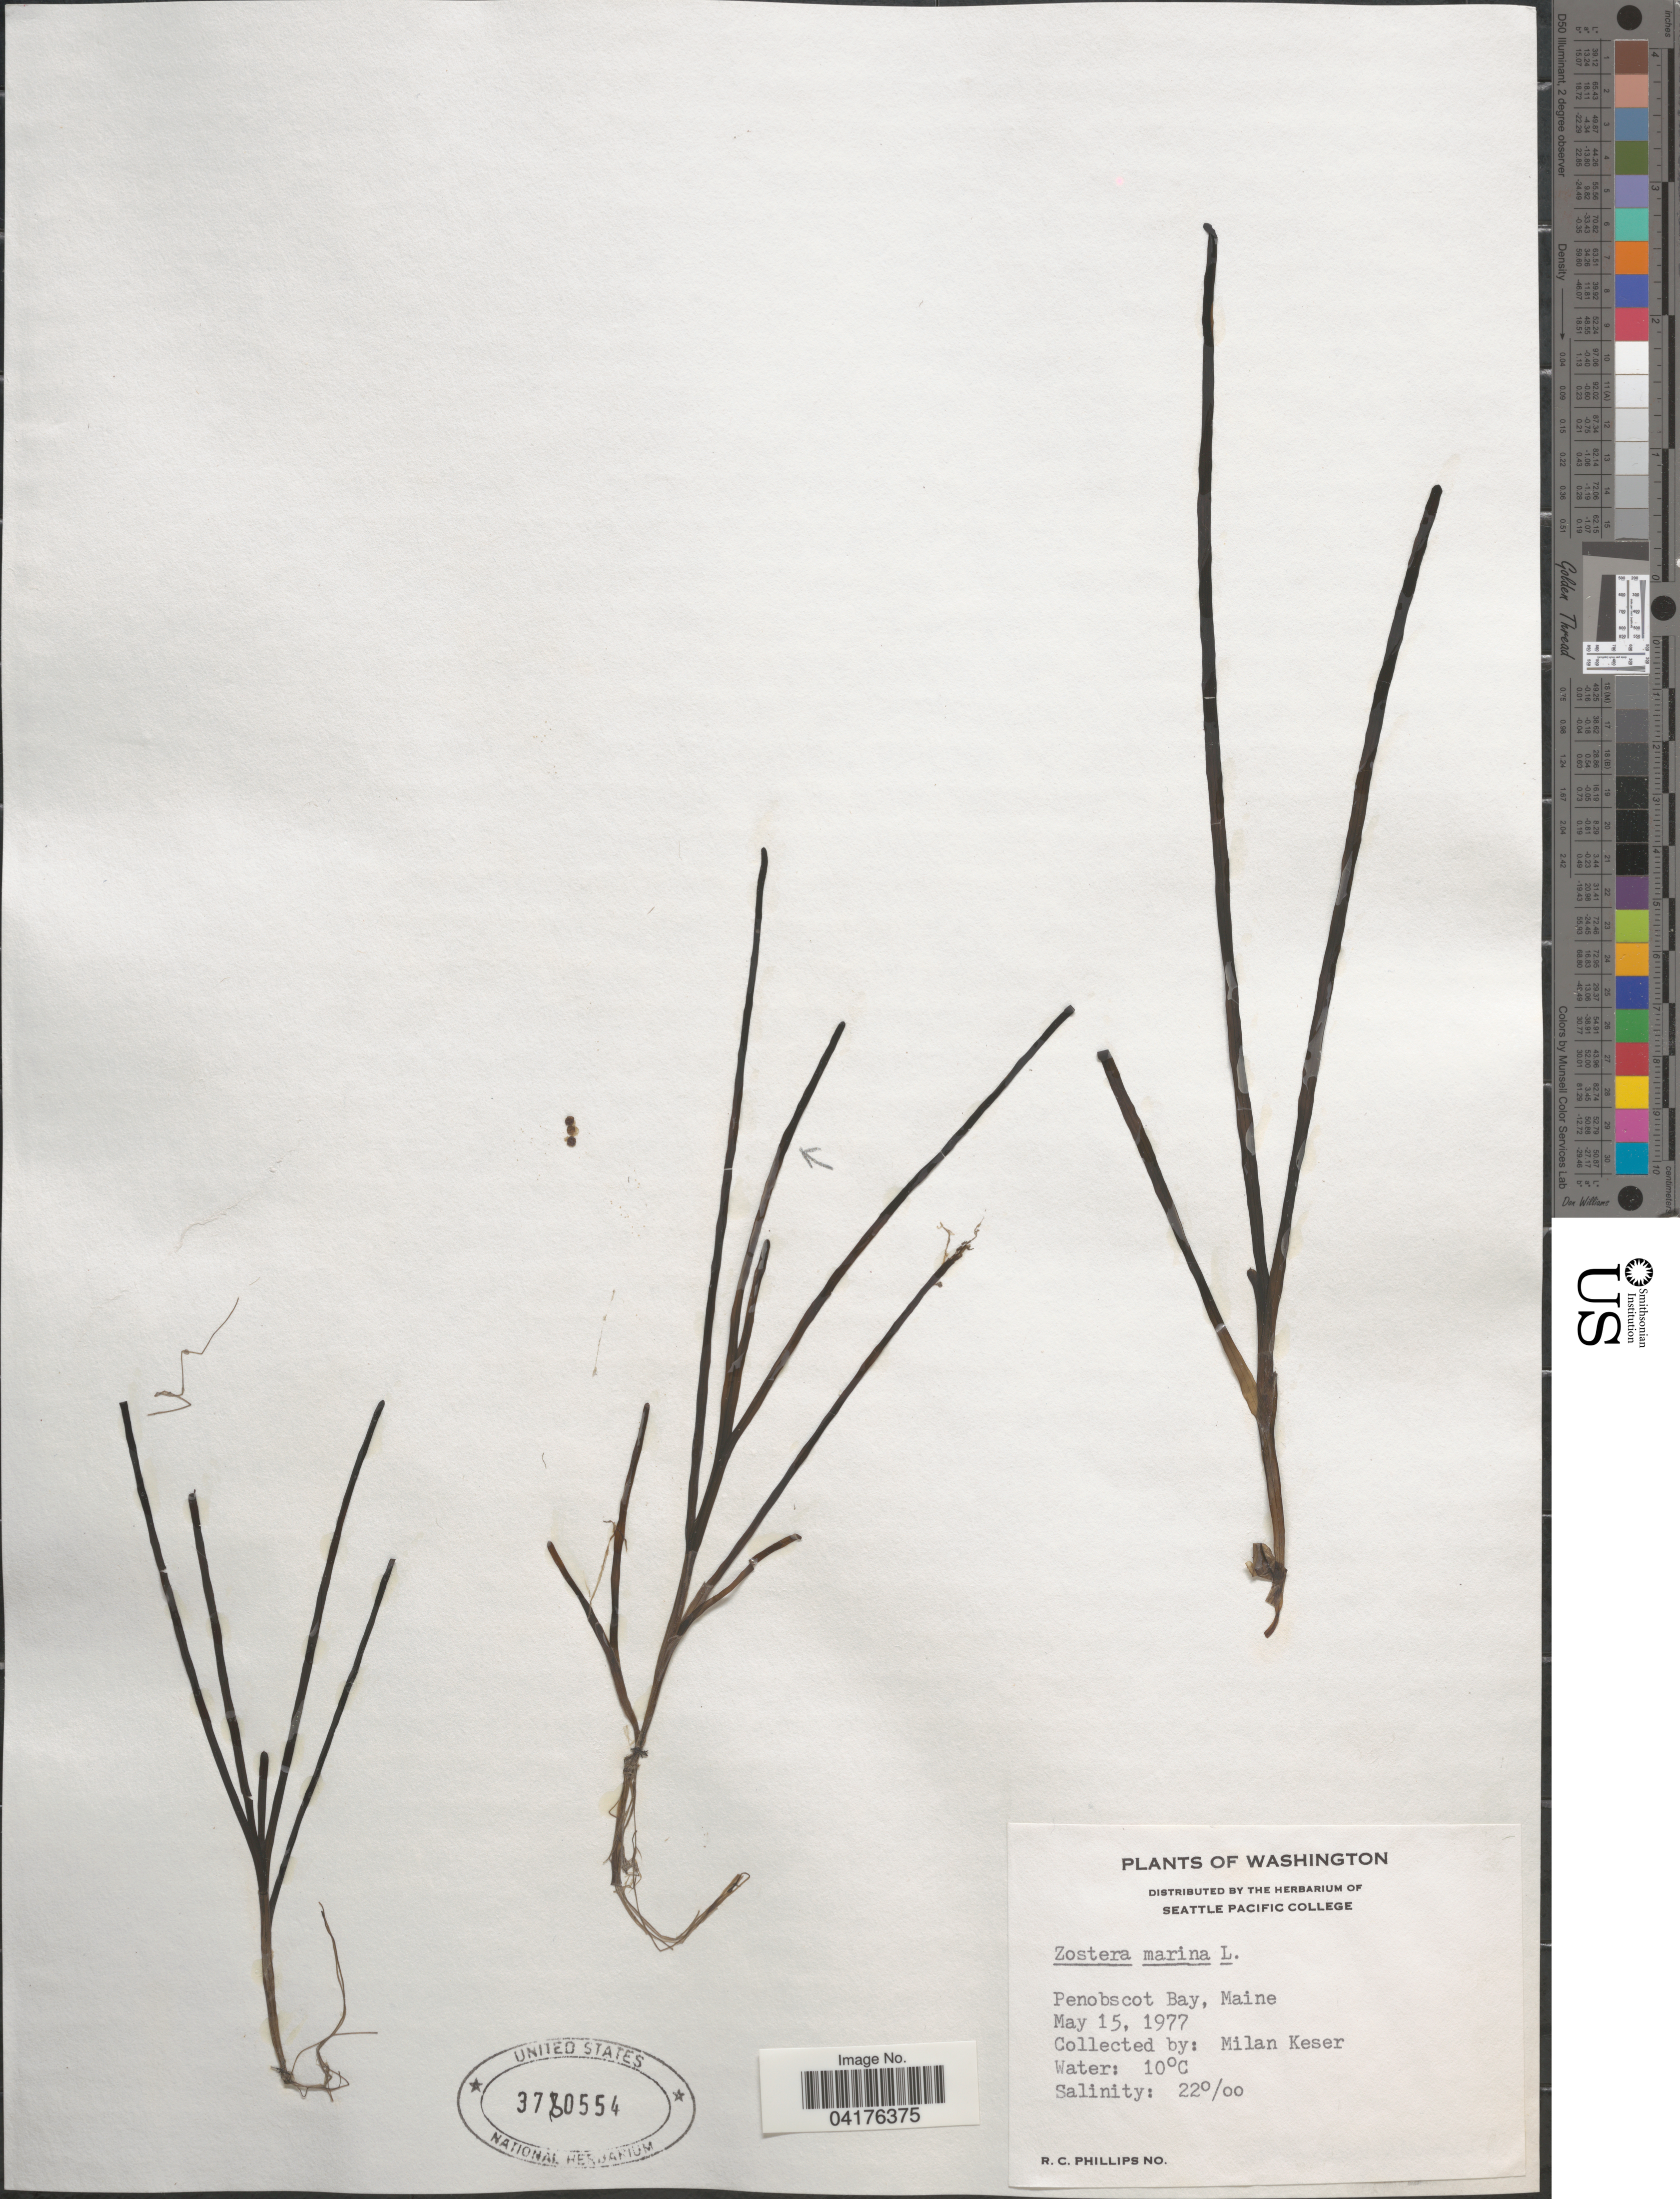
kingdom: Plantae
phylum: Tracheophyta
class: Liliopsida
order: Alismatales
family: Zosteraceae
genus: Zostera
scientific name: Zostera marina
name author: L.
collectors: M. Keser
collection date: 1977-05-15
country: United States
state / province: Maine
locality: Penobscot Bay.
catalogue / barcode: US 3780554